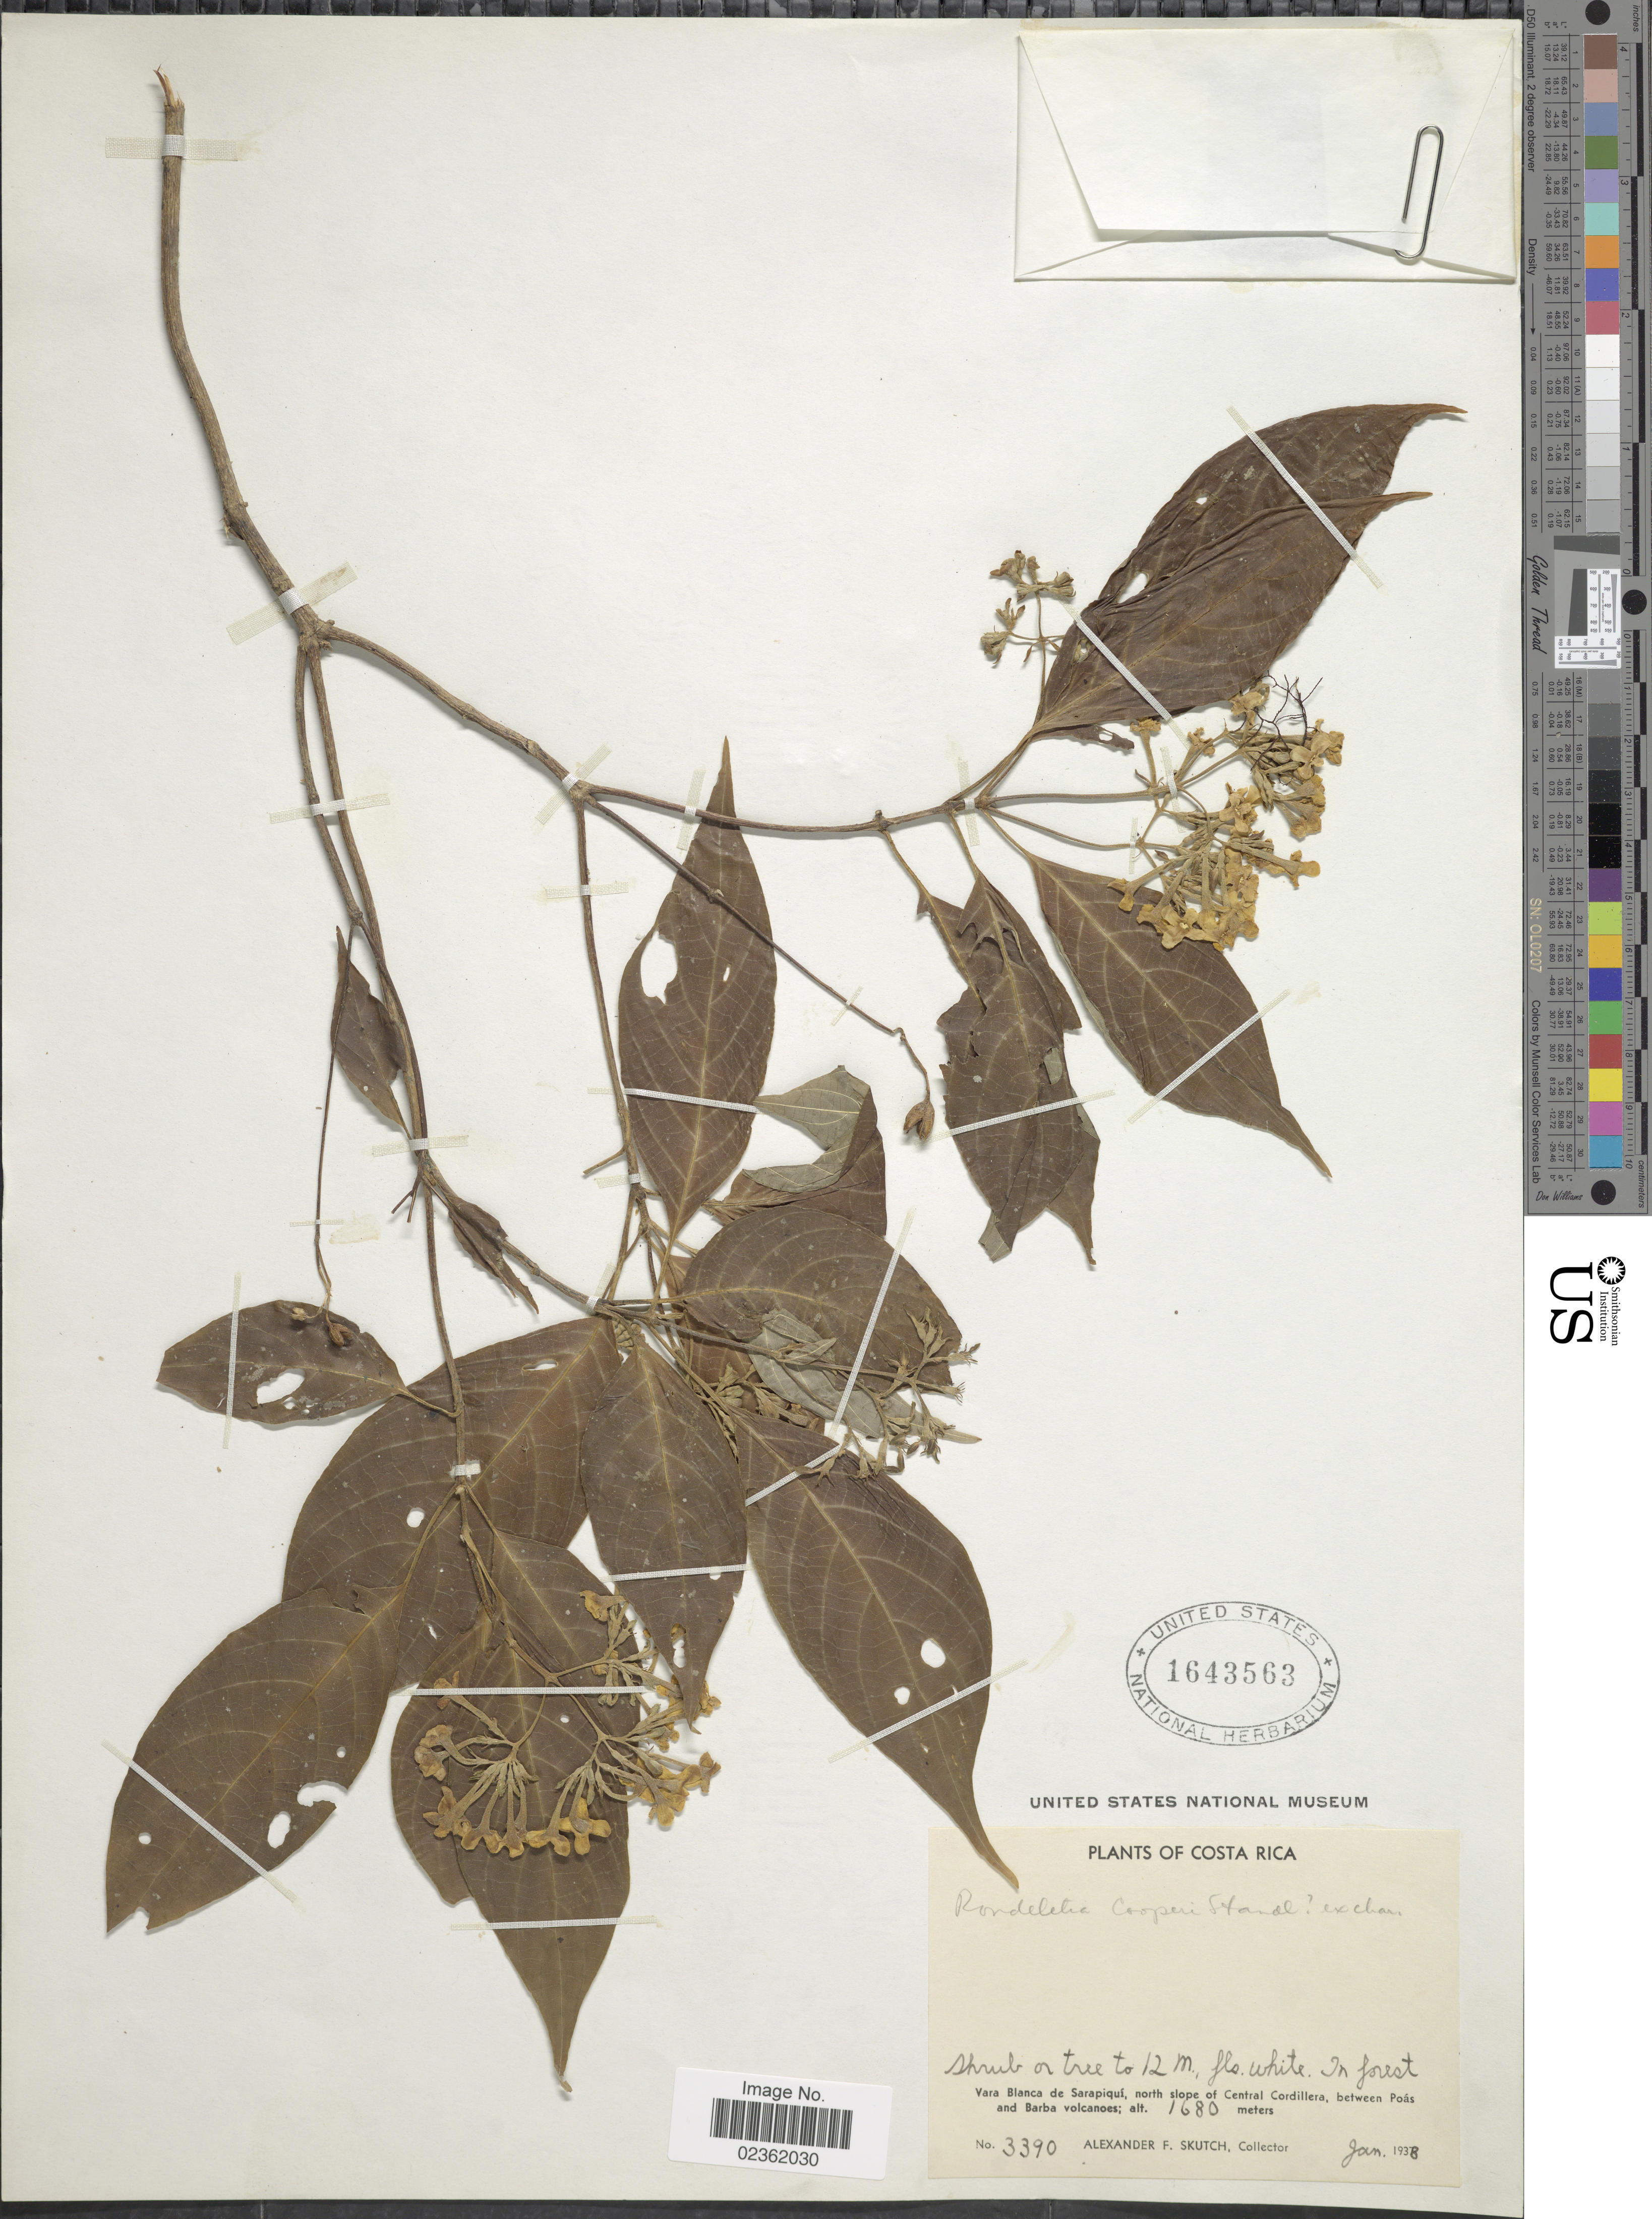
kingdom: Plantae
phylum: Tracheophyta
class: Magnoliopsida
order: Gentianales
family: Rubiaceae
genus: Rondeletia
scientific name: Rondeletia cooperi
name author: Standl.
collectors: A. F. Skutch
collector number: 3390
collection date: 1938-01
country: Costa Rica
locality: Vara Blanca de Sarapiqui, north slope of Central Cordillera, between Poas and Barba volcanoes.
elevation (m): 1680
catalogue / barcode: US 1643563